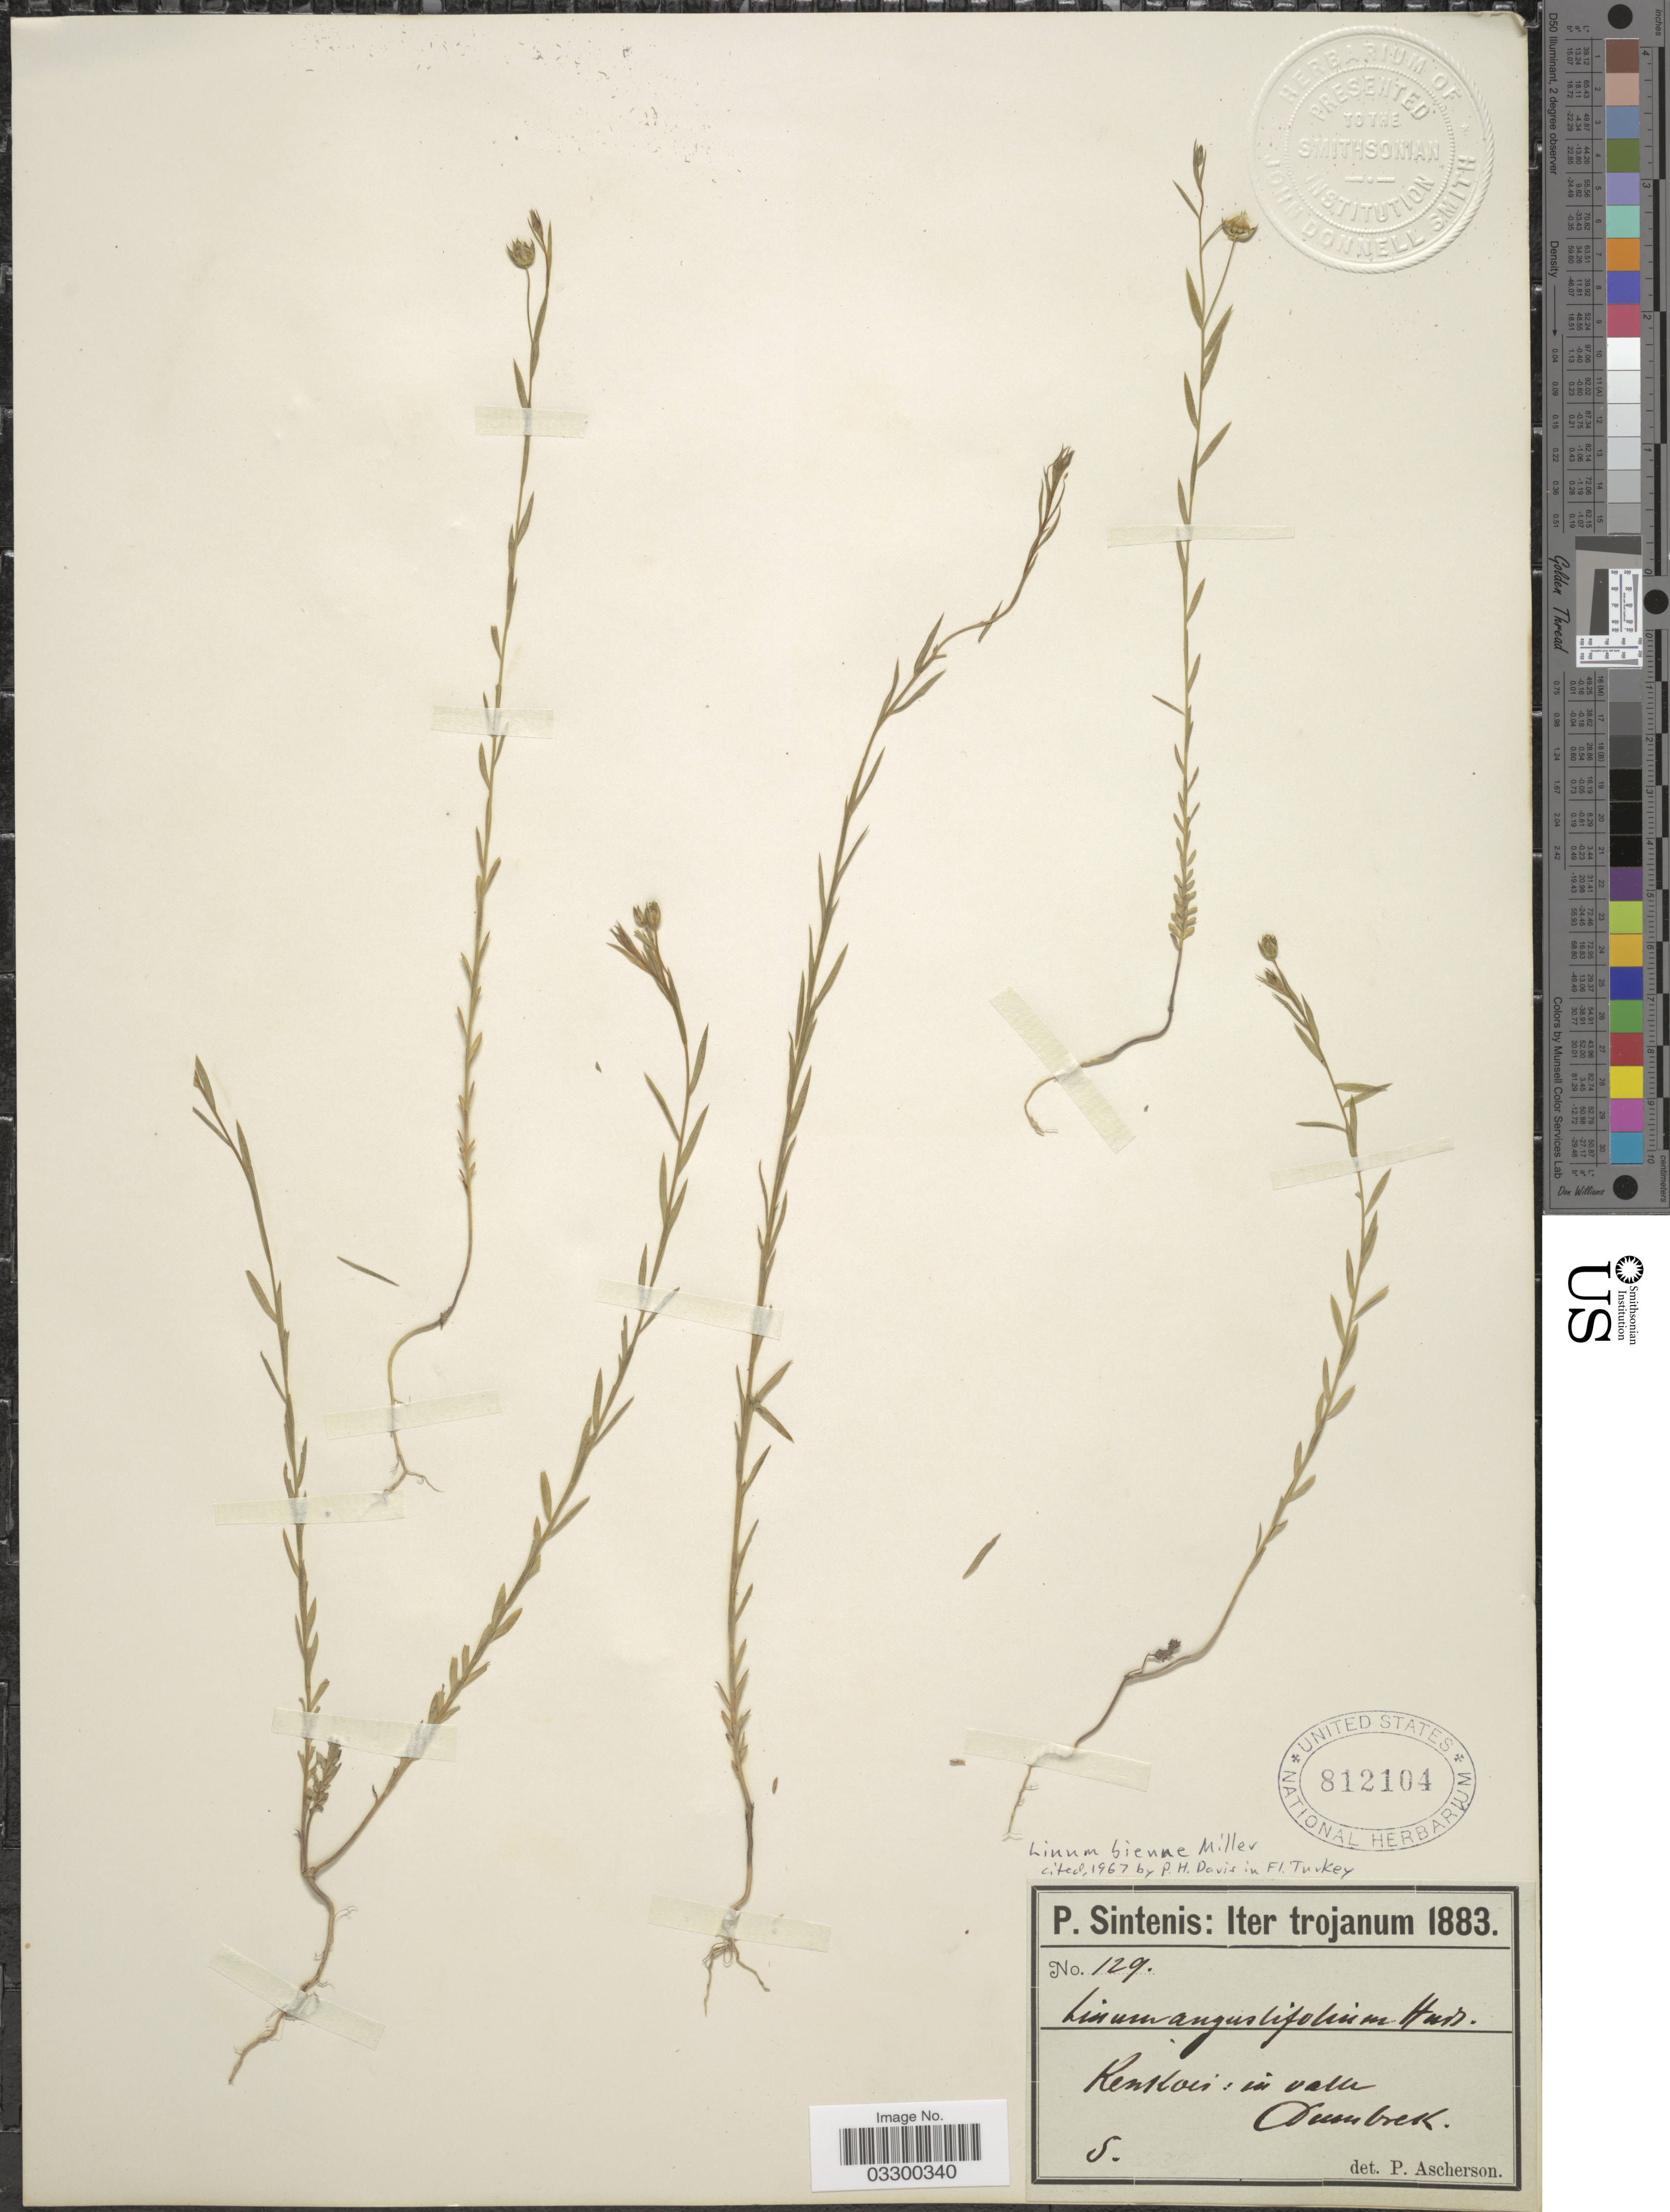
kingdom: Plantae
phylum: Tracheophyta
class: Magnoliopsida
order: Malpighiales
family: Linaceae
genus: Linum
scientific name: Linum bienne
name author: Mill.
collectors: P. Sintenis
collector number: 129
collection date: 1883-05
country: Turkey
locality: Iter trojanum. Renkoei: in valle Dumbrek.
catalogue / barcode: US 812104